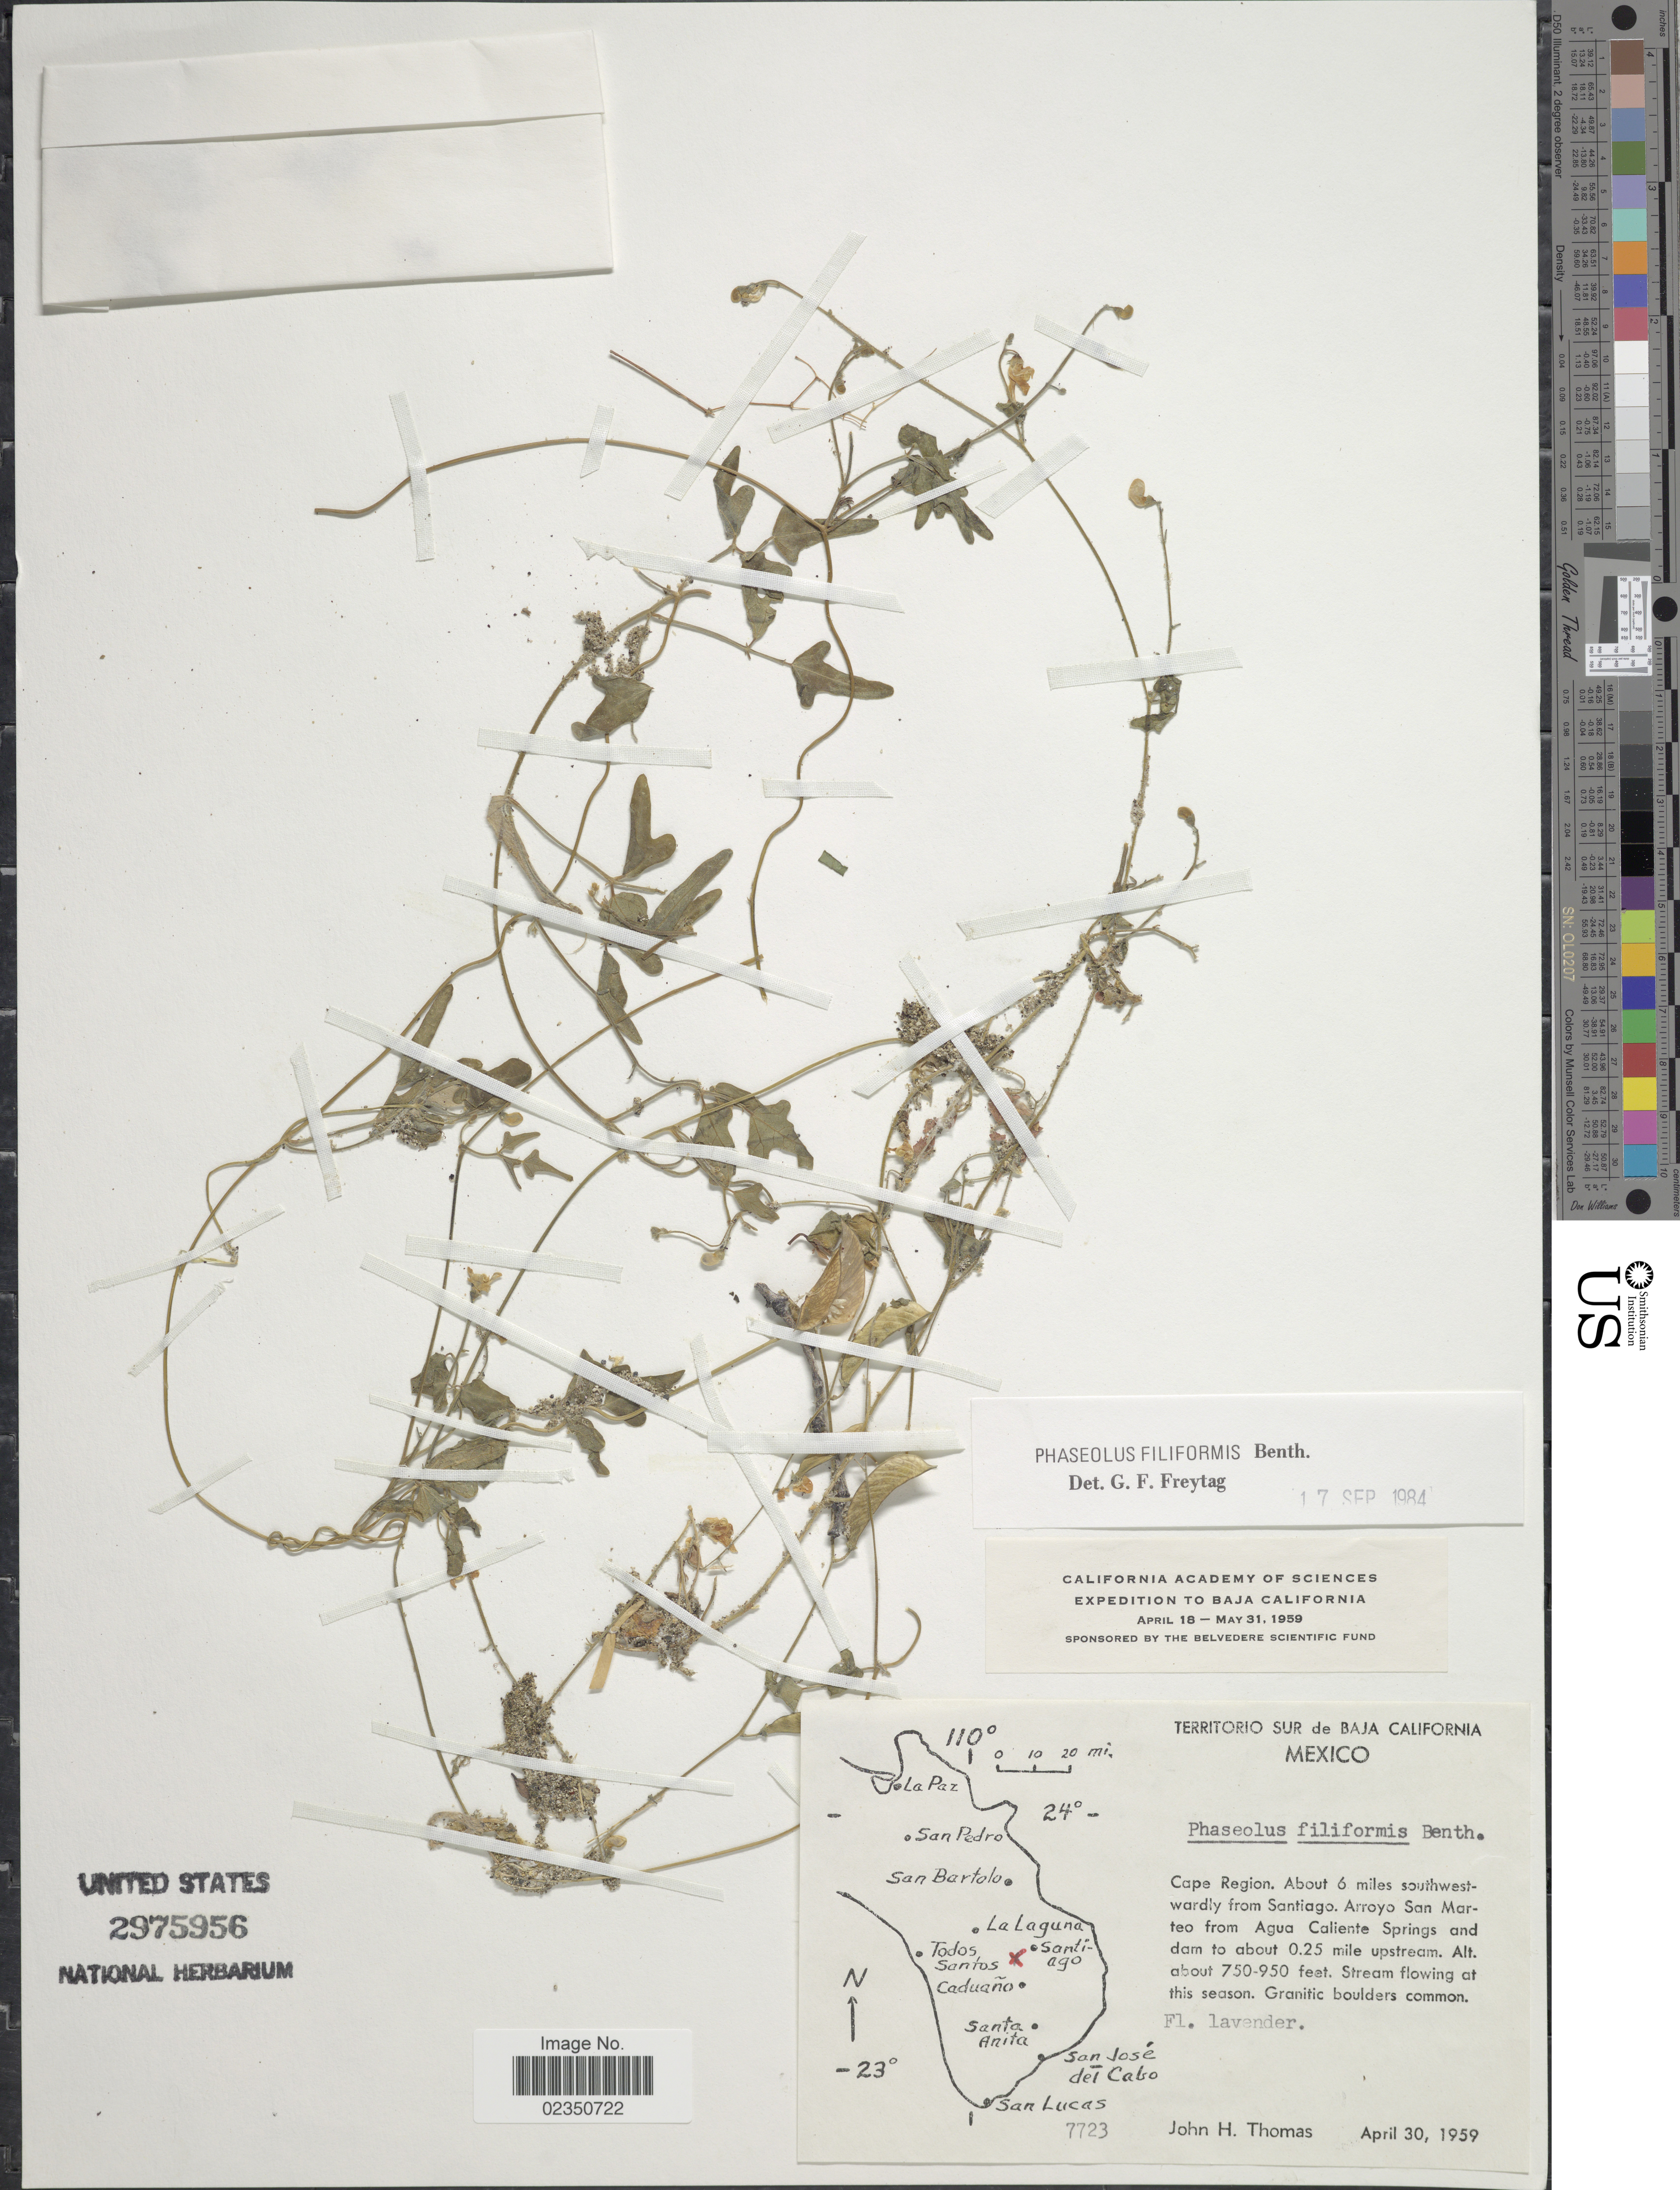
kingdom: Plantae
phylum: Tracheophyta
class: Magnoliopsida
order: Fabales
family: Fabaceae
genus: Phaseolus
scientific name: Phaseolus filiformis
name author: Benth.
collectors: J. H. Thomas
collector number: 7723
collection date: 1959-04-30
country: Mexico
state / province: Baja California Sur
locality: Cape Region, about 6 miles southwest-wardly from Santiago, Arroyo San Marteo from Agua Caliente Springs and dam to about 0.25 mile upstream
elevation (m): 229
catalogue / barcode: US 2975956